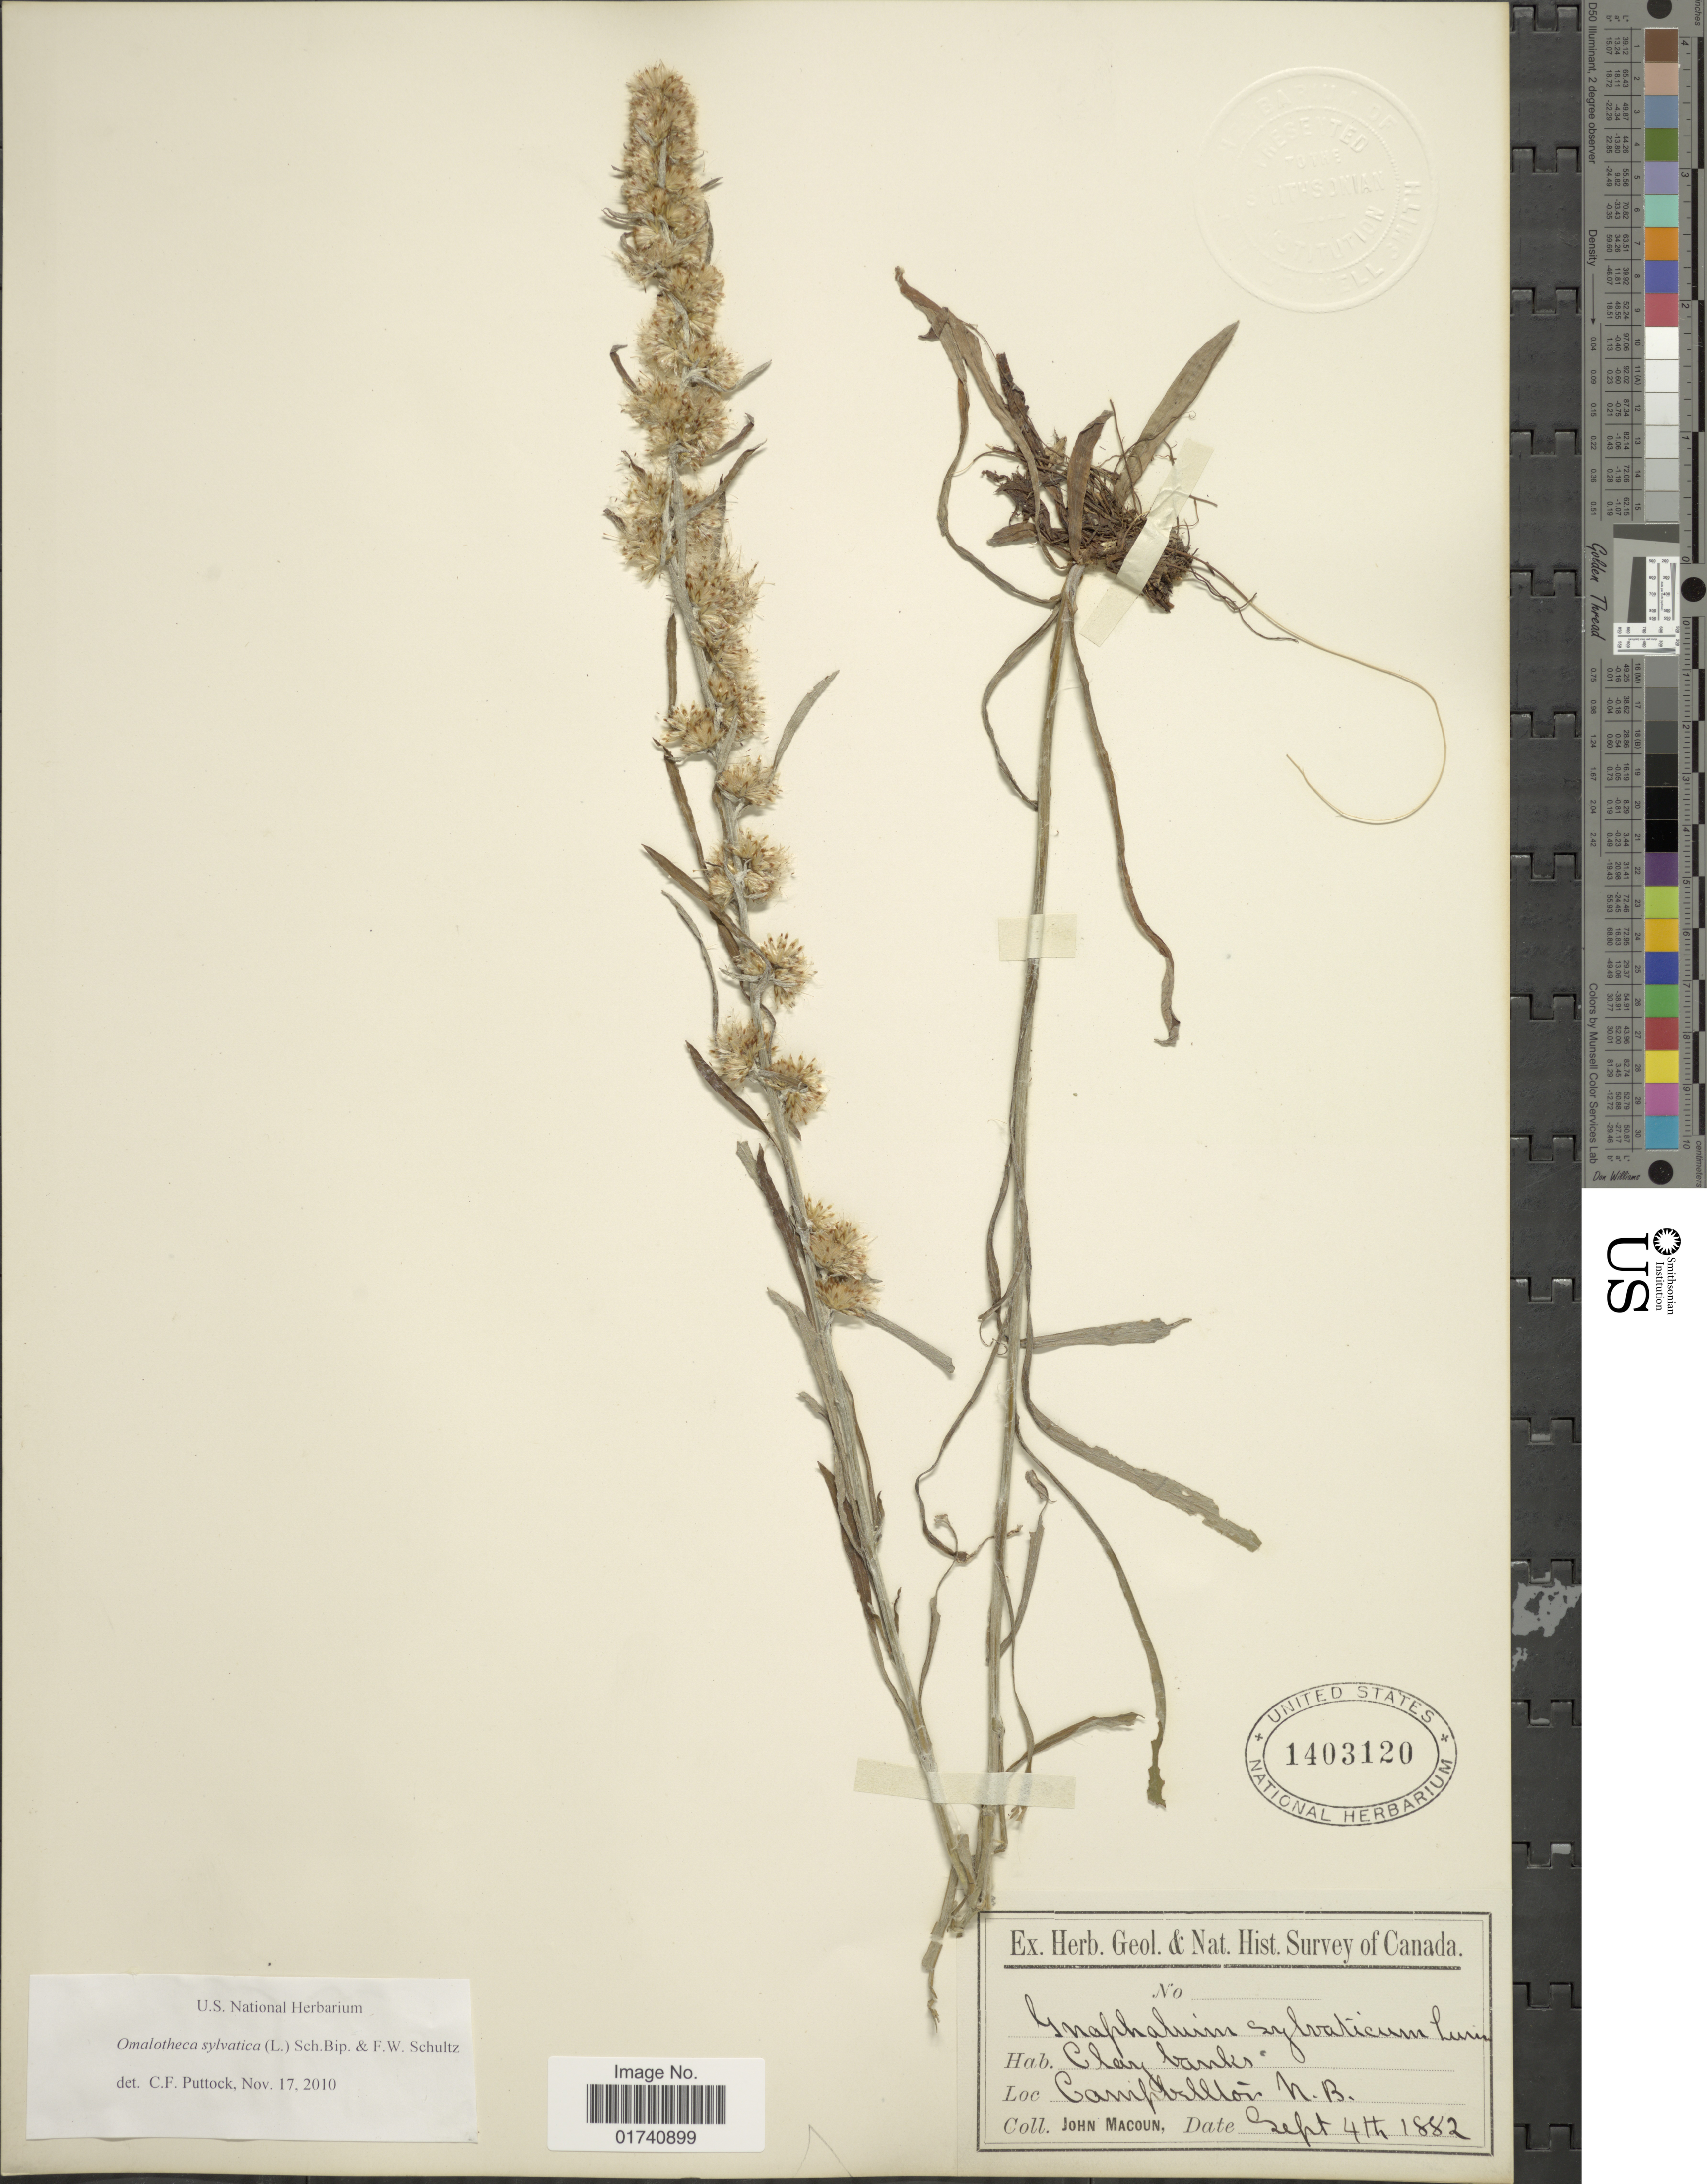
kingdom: Plantae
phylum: Tracheophyta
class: Magnoliopsida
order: Asterales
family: Asteraceae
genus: Omalotheca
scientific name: Omalotheca sylvatica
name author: (L.) Sch. Bip. & F.W. Schultz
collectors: J. Macoun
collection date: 1882-09-04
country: Canada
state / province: New Brunswick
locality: Campbellton N.B.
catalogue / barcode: US 1403120